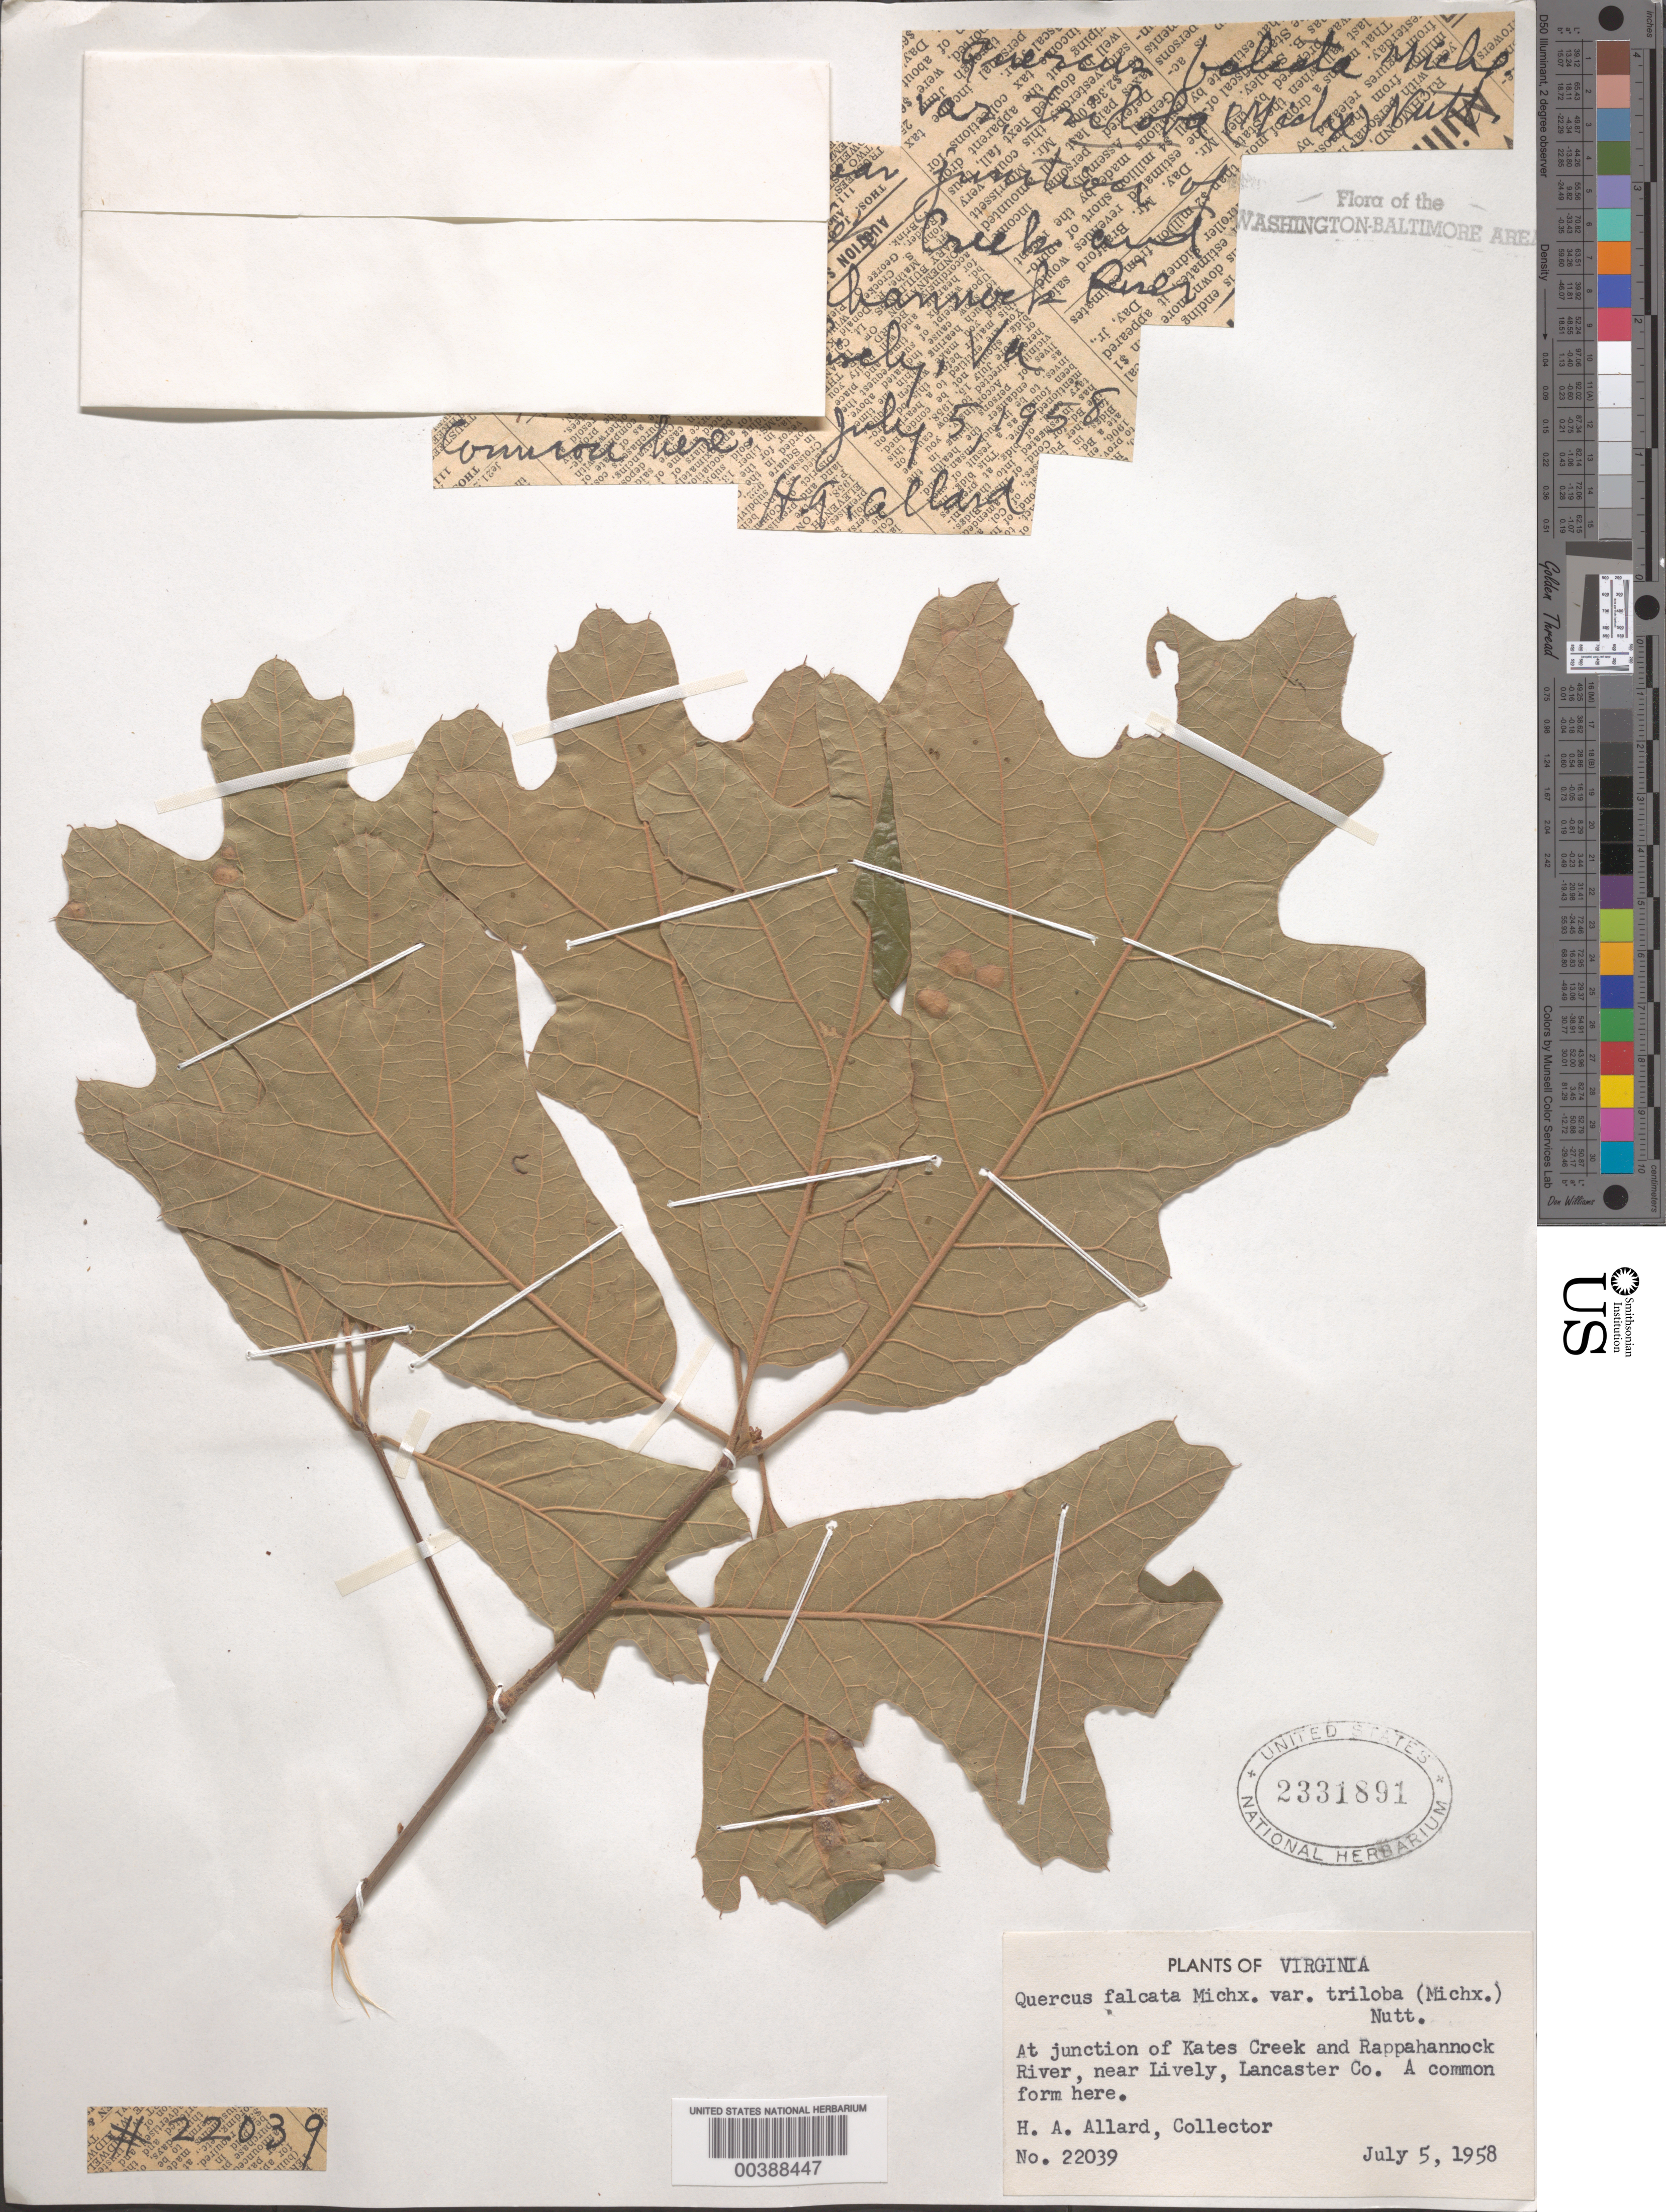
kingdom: Plantae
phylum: Tracheophyta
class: Magnoliopsida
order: Fagales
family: Fagaceae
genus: Quercus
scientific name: Quercus falcata var. triloba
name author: (Michx.) Nutt.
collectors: H. A. Allard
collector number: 22039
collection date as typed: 05 Jul 1958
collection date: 1958-07-05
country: United States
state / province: Virginia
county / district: Lancaster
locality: Kates Creek and Rappahannock River Junction, Lively vicinity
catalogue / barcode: US 2331891